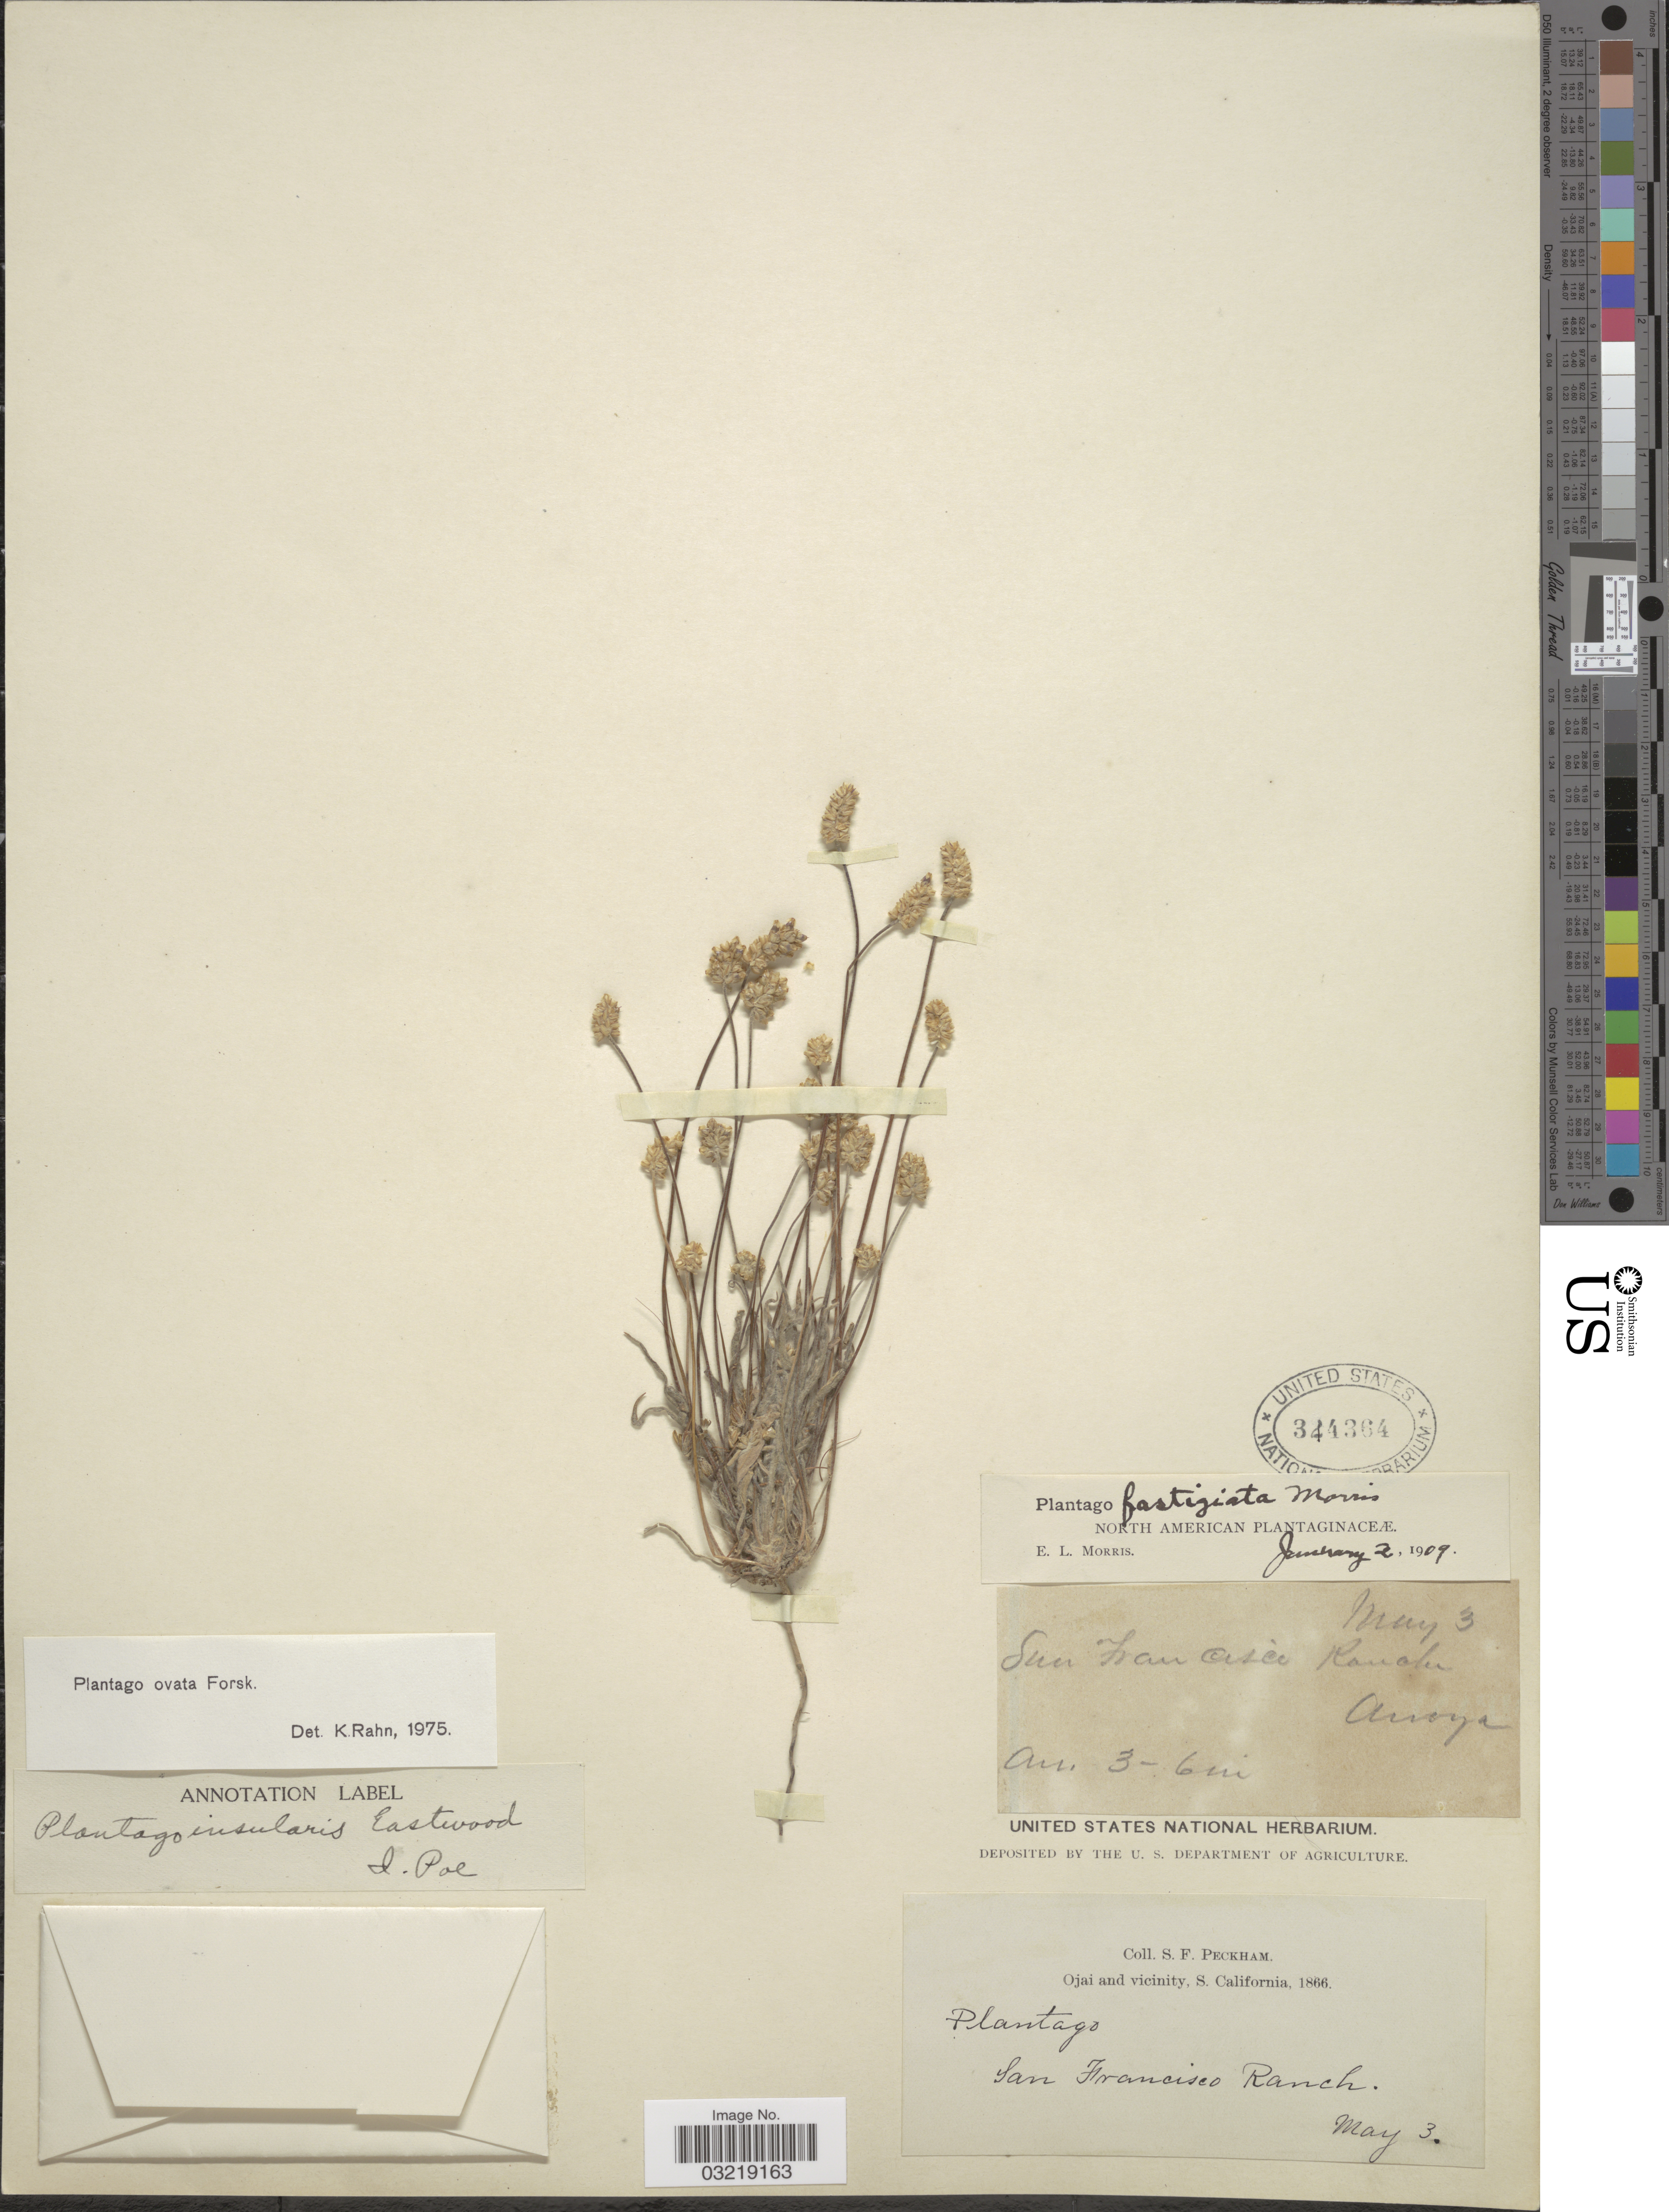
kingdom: Plantae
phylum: Tracheophyta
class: Magnoliopsida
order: Lamiales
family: Plantaginaceae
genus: Plantago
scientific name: Plantago ovata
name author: Forssk.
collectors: S. Peckham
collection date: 1866-05-03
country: United States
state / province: California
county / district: San Francisco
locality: Ojai and vicinity, S. California. San Francisco Ranch.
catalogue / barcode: US 344364